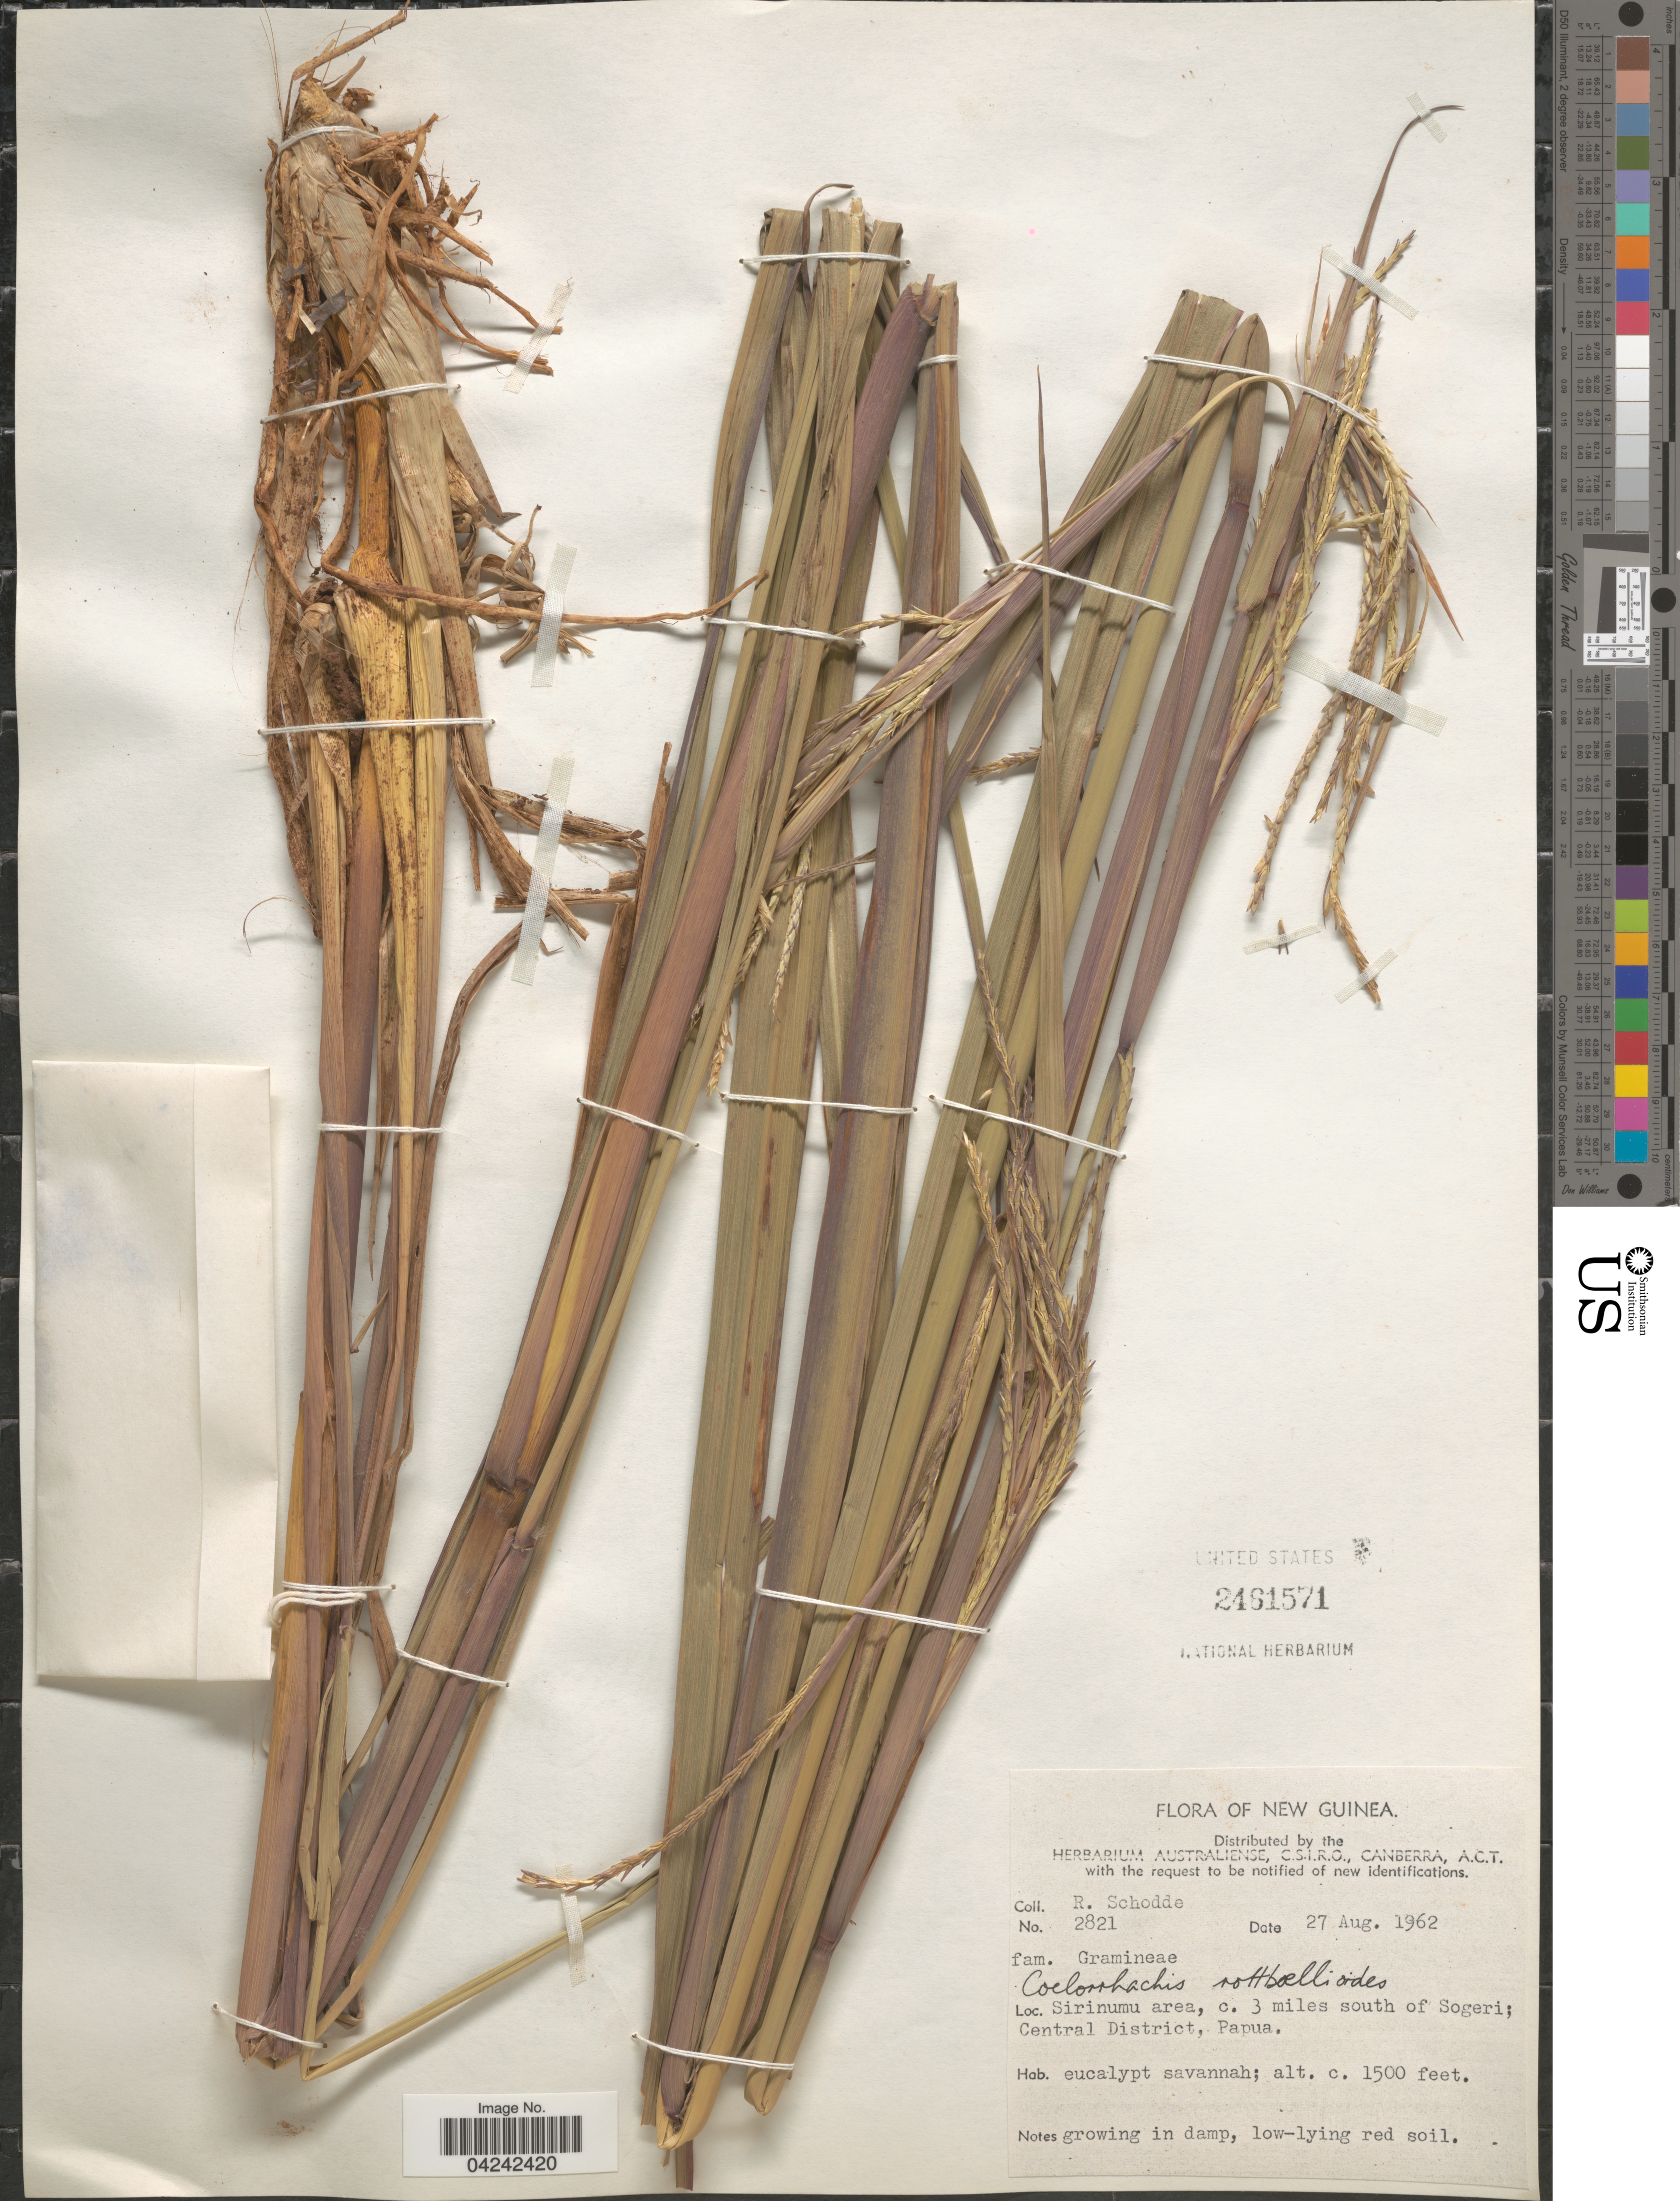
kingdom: Plantae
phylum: Tracheophyta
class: Liliopsida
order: Poales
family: Poaceae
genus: Rottboellia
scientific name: Rottboellia rottboellioides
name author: (R. Br.) Druce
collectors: R. Schodde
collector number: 2821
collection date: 1962-08-27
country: Papua New Guinea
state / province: Central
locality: New Guinea. Sirinumu area, c. 3 miles south of Sogeri; Central District, Papua.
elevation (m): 457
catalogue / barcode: US 2461571